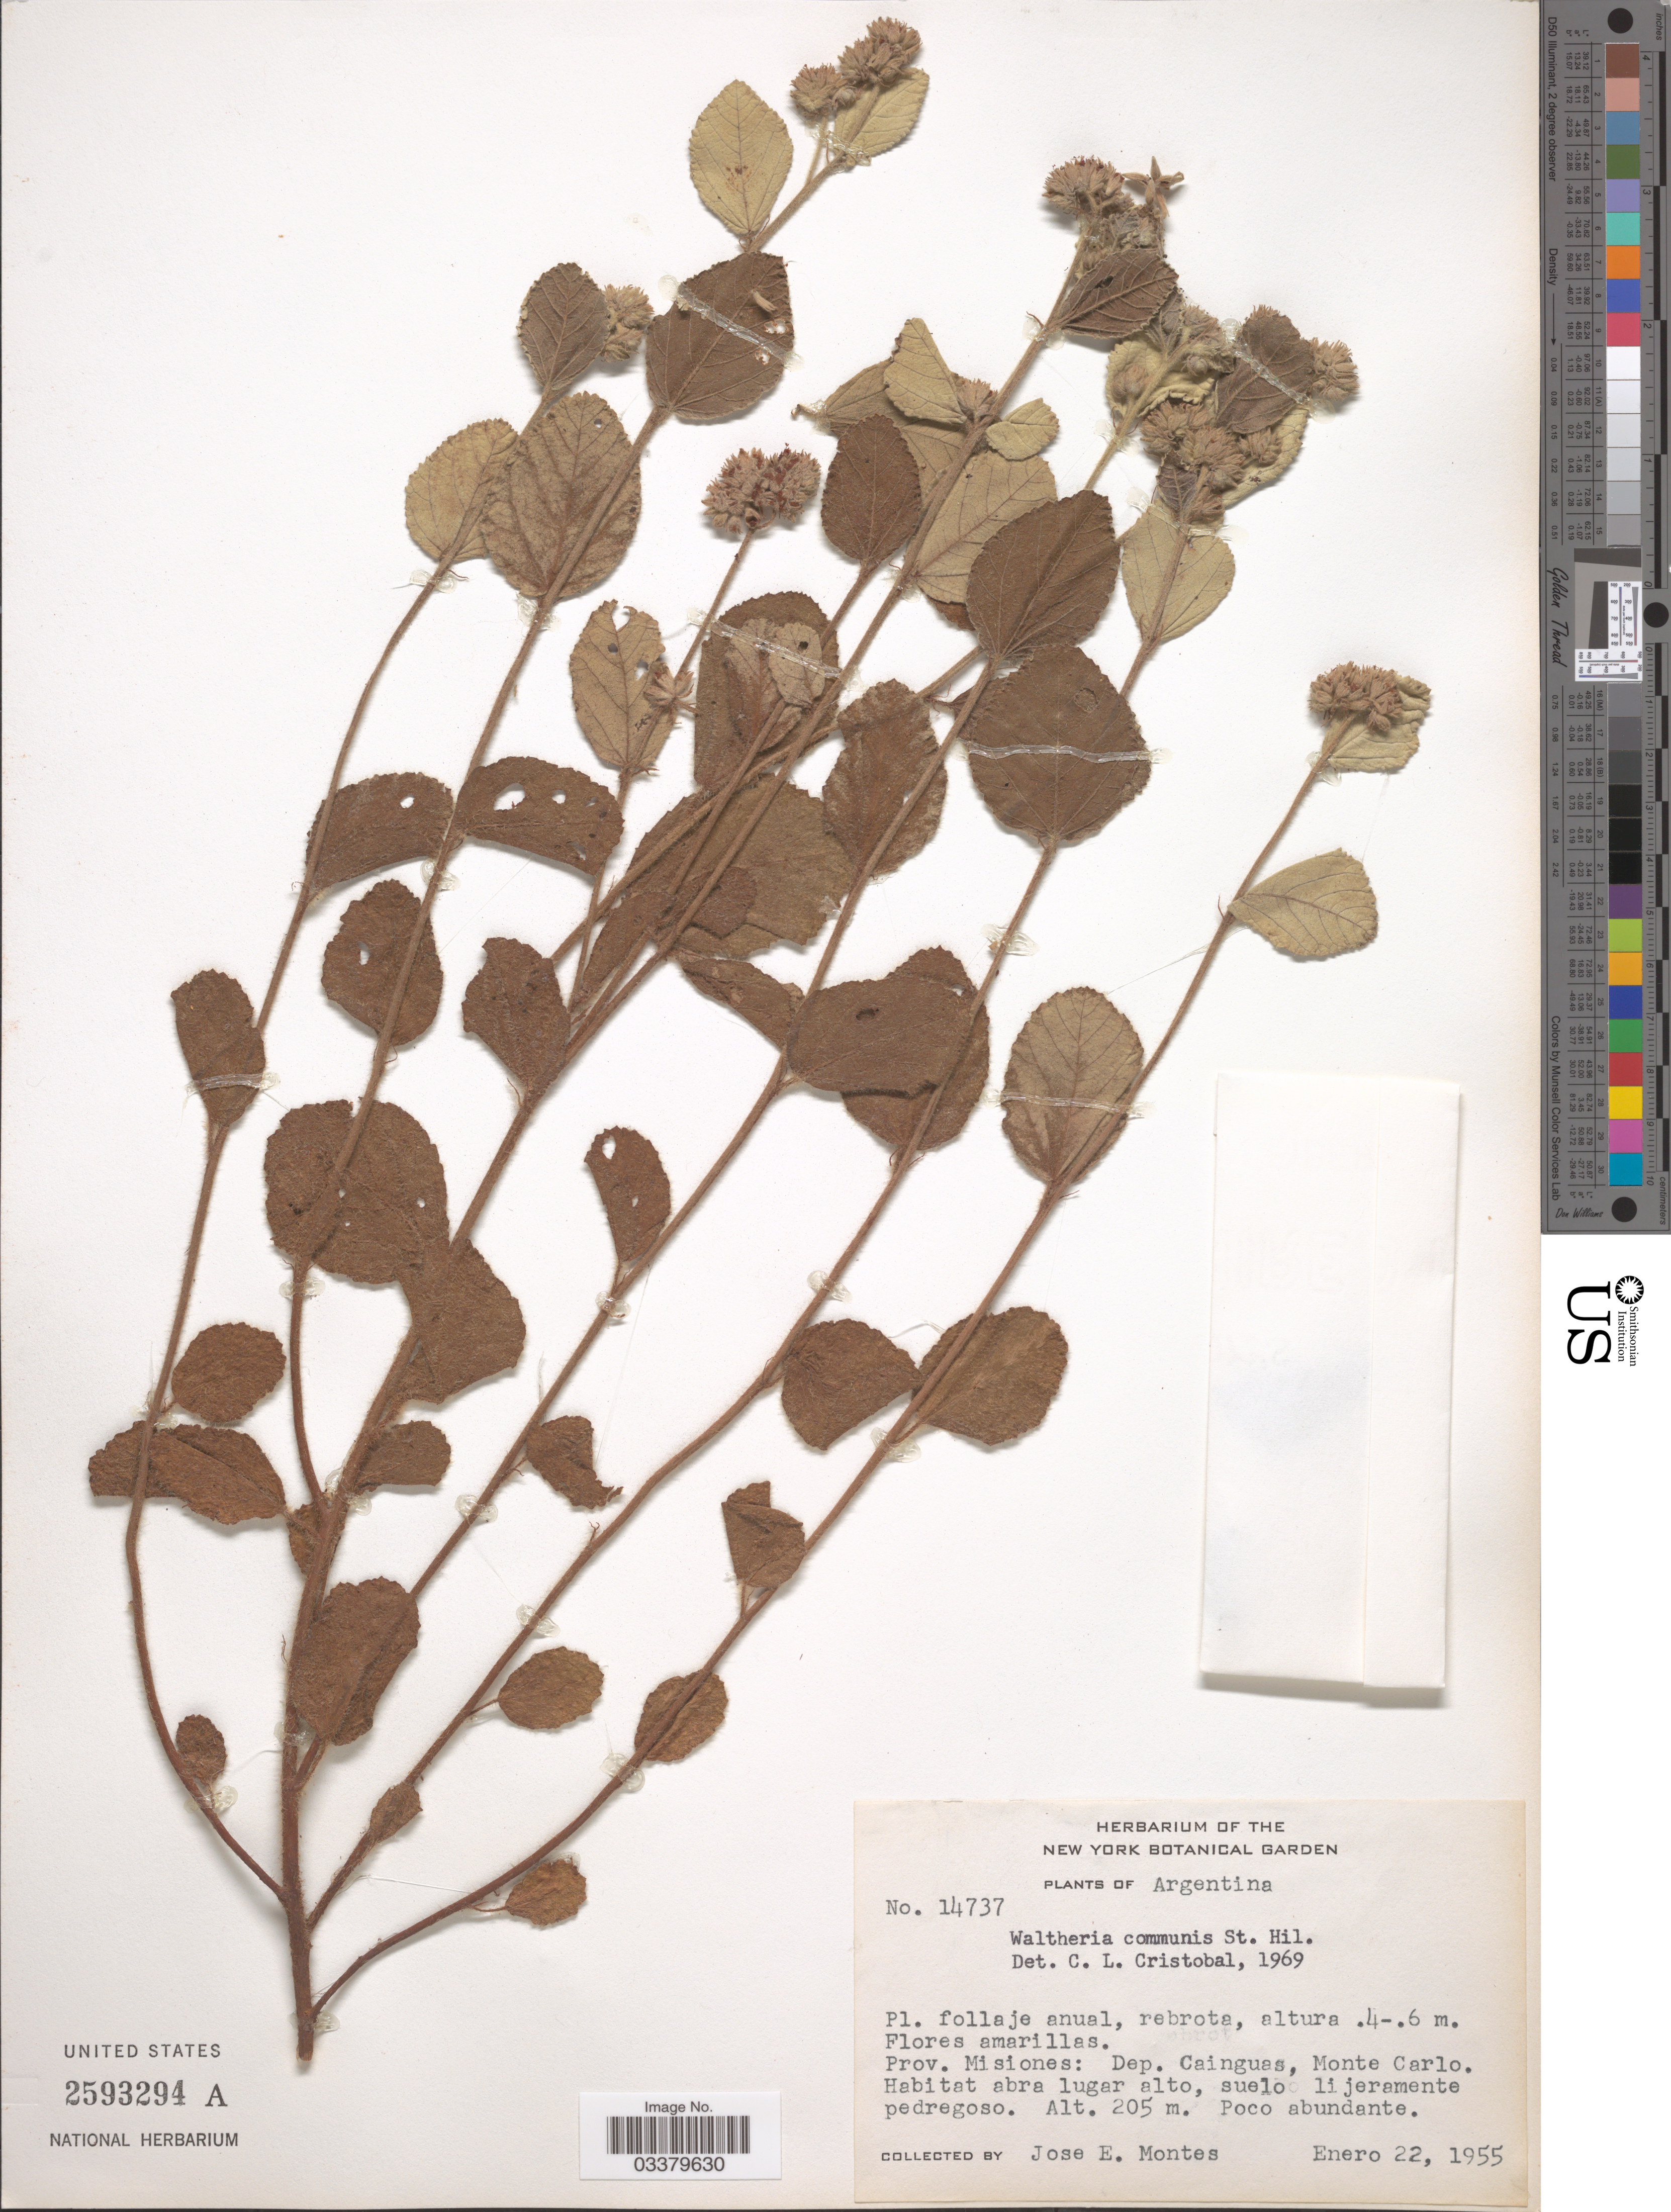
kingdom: Plantae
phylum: Tracheophyta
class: Magnoliopsida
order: Malvales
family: Malvaceae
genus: Waltheria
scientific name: Waltheria communis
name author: A. St.-Hil.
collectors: J. E. Montes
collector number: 14737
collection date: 1955-01-22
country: Argentina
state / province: Misiones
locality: Dep. Cainguas, Monte Carlo.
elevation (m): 205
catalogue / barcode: US 2593294A